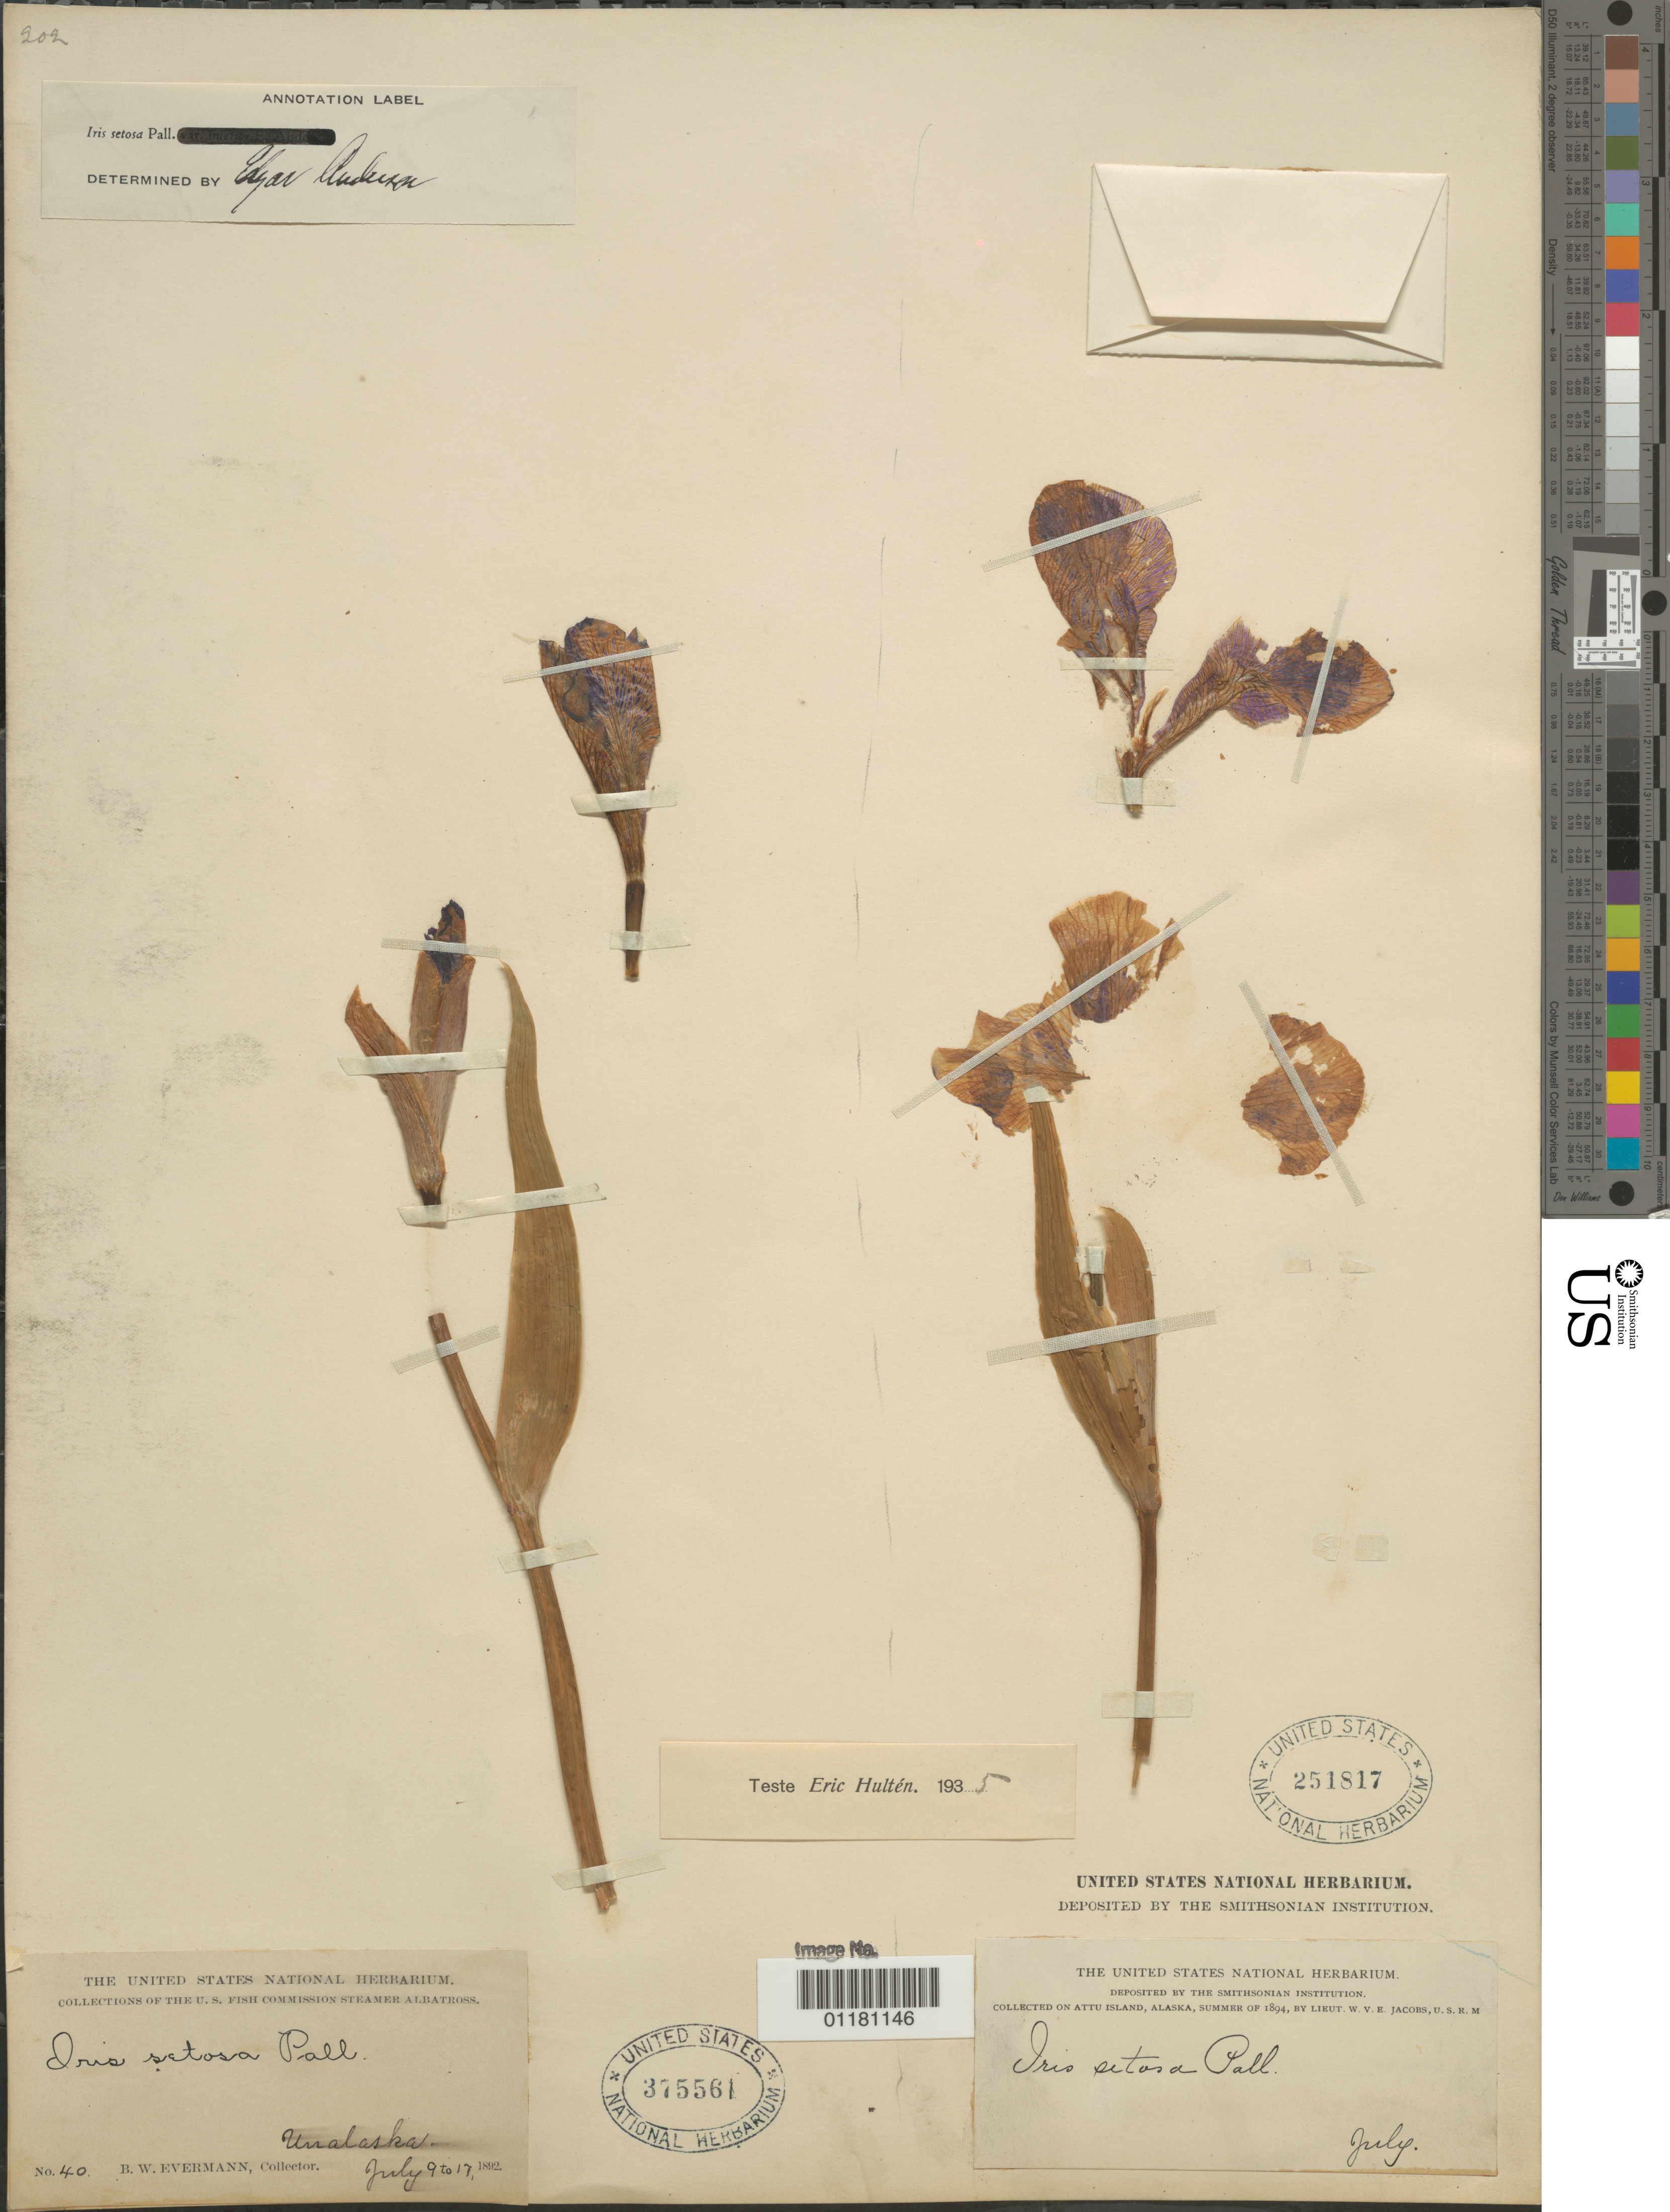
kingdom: Plantae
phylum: Tracheophyta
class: Liliopsida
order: Asparagales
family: Iridaceae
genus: Iris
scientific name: Iris setosa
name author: Pall. ex Link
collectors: -. Jacob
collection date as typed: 1894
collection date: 1894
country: United States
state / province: Alaska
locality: Attu Island.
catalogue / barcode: US 251817